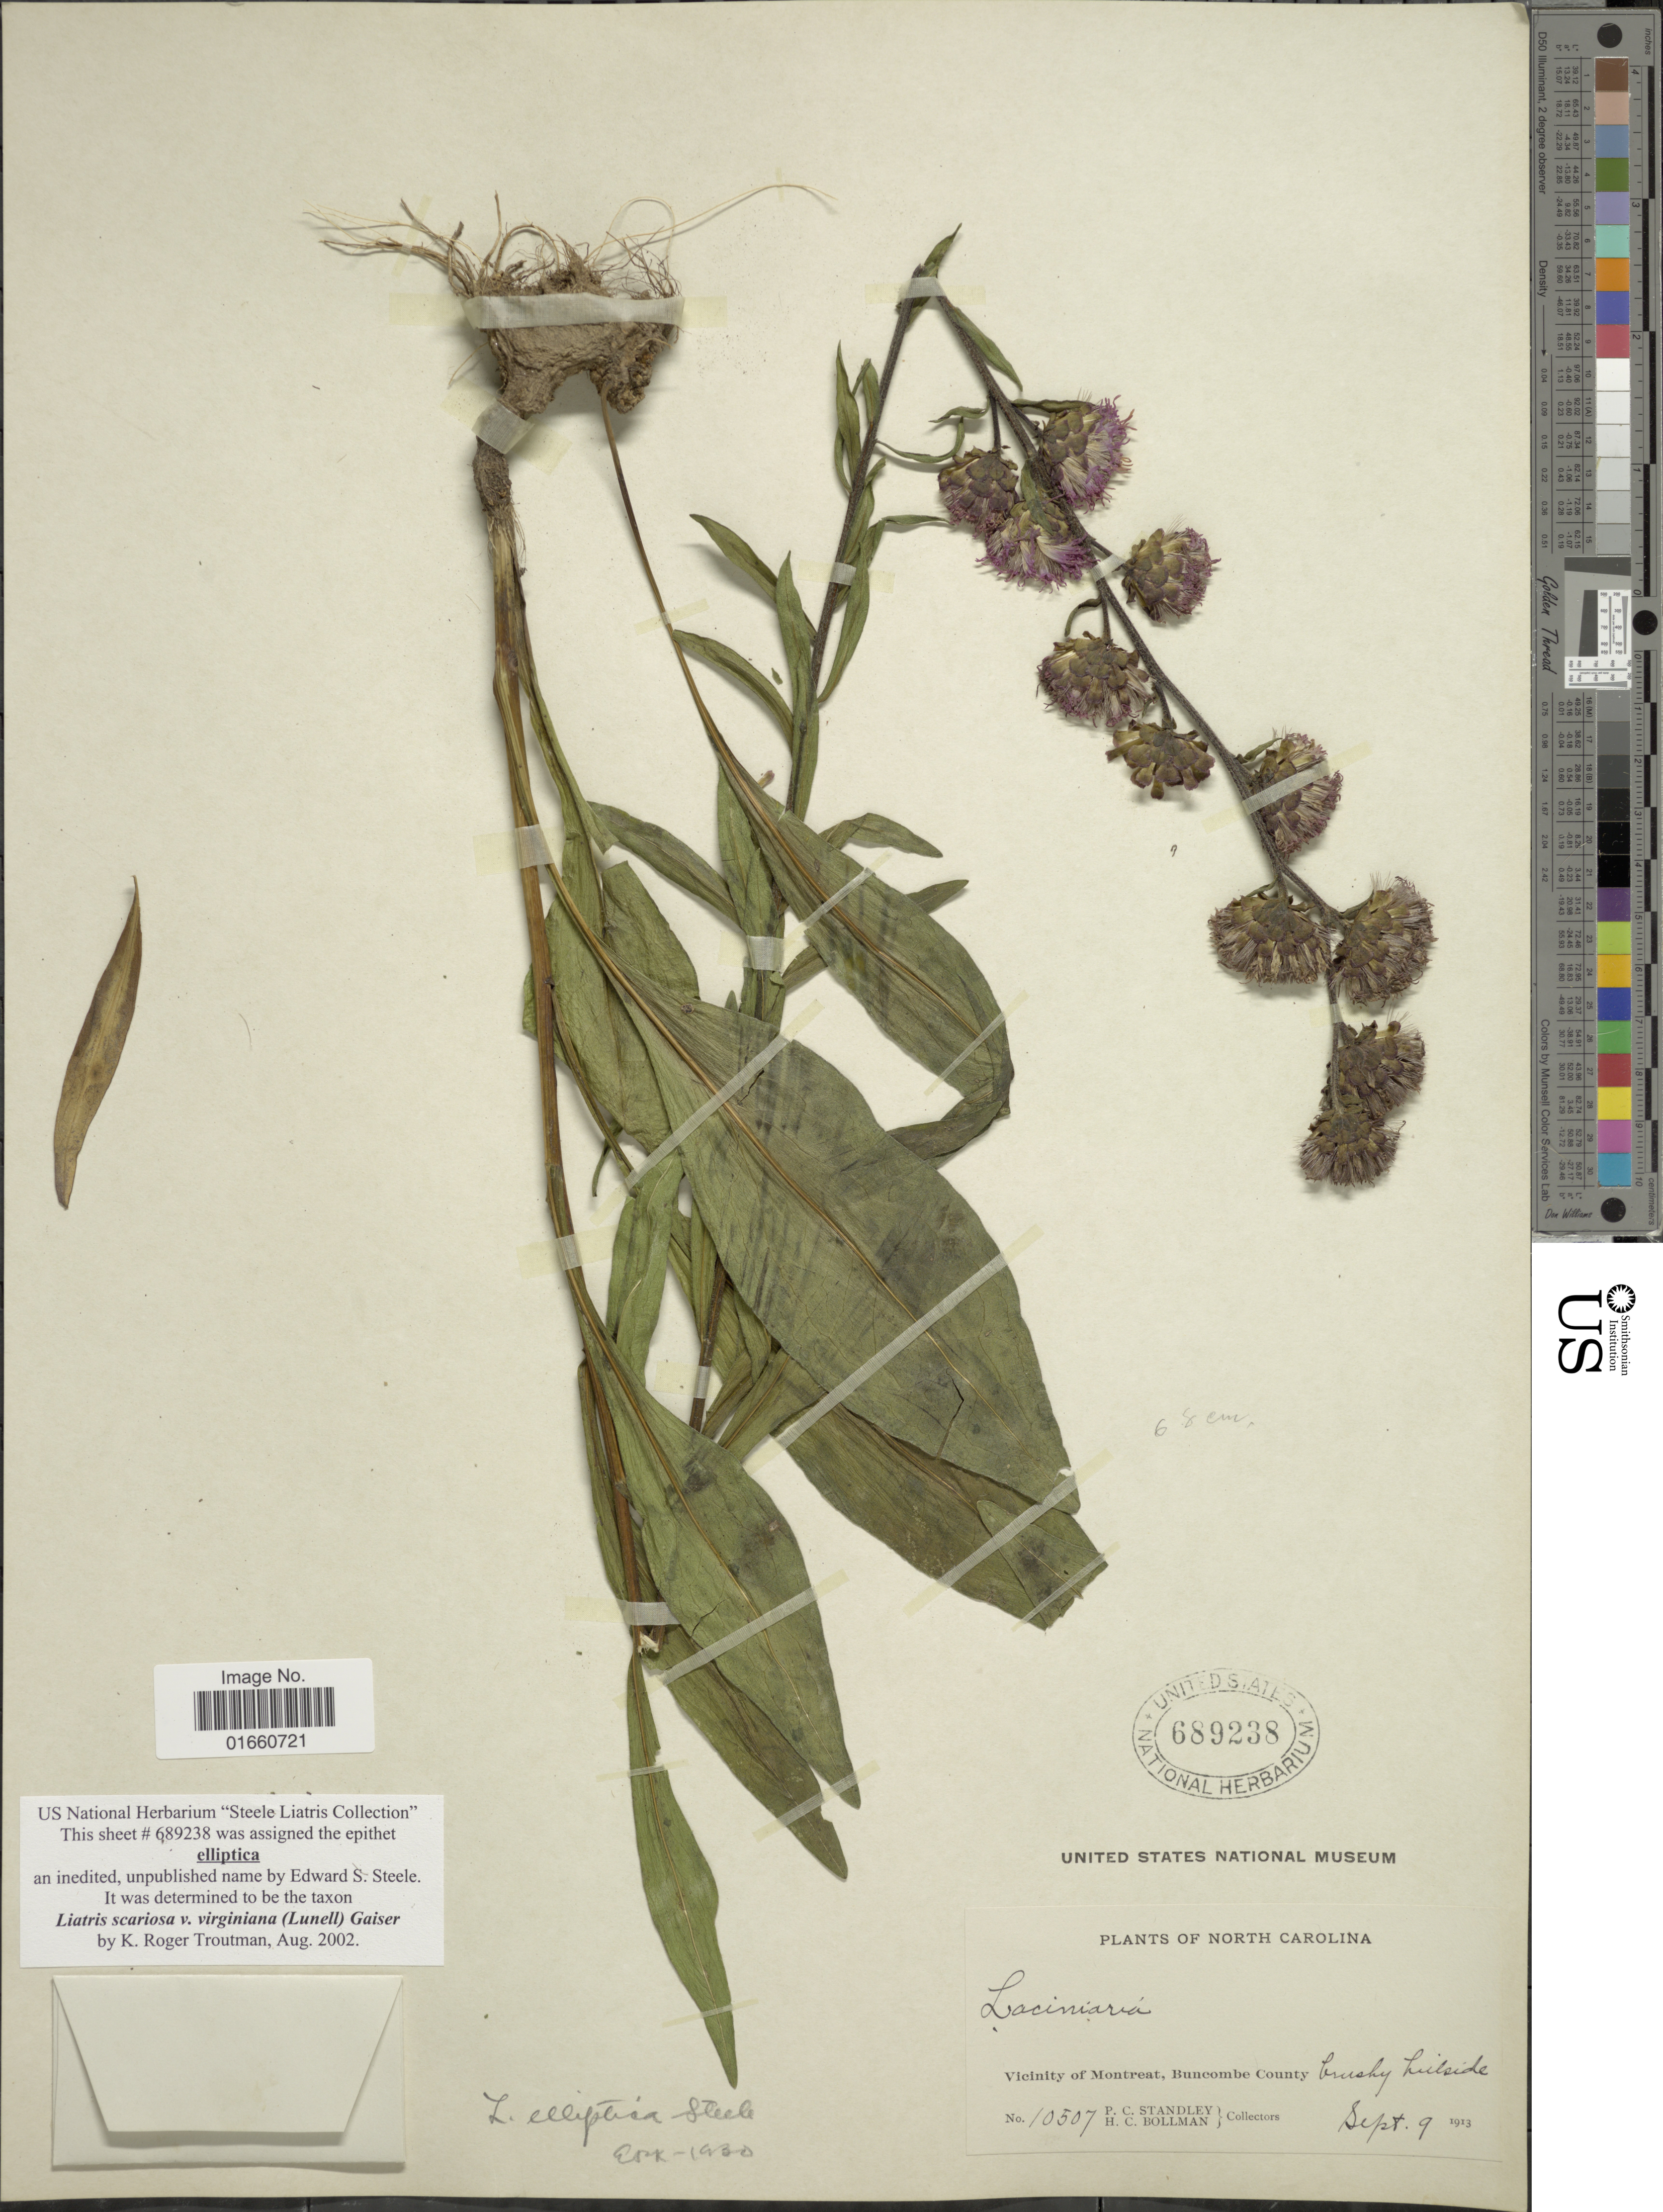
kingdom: Plantae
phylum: Tracheophyta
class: Magnoliopsida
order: Asterales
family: Asteraceae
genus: Liatris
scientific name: Liatris scariosa var. virginiana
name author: (Lunell) Gaiser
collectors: P. C. Standley & H. C. Bollman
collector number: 10507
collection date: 1913-09-09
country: United States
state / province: North Carolina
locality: Vicinity of Montreat, Buncombe County, brushy hillside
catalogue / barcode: US 689238